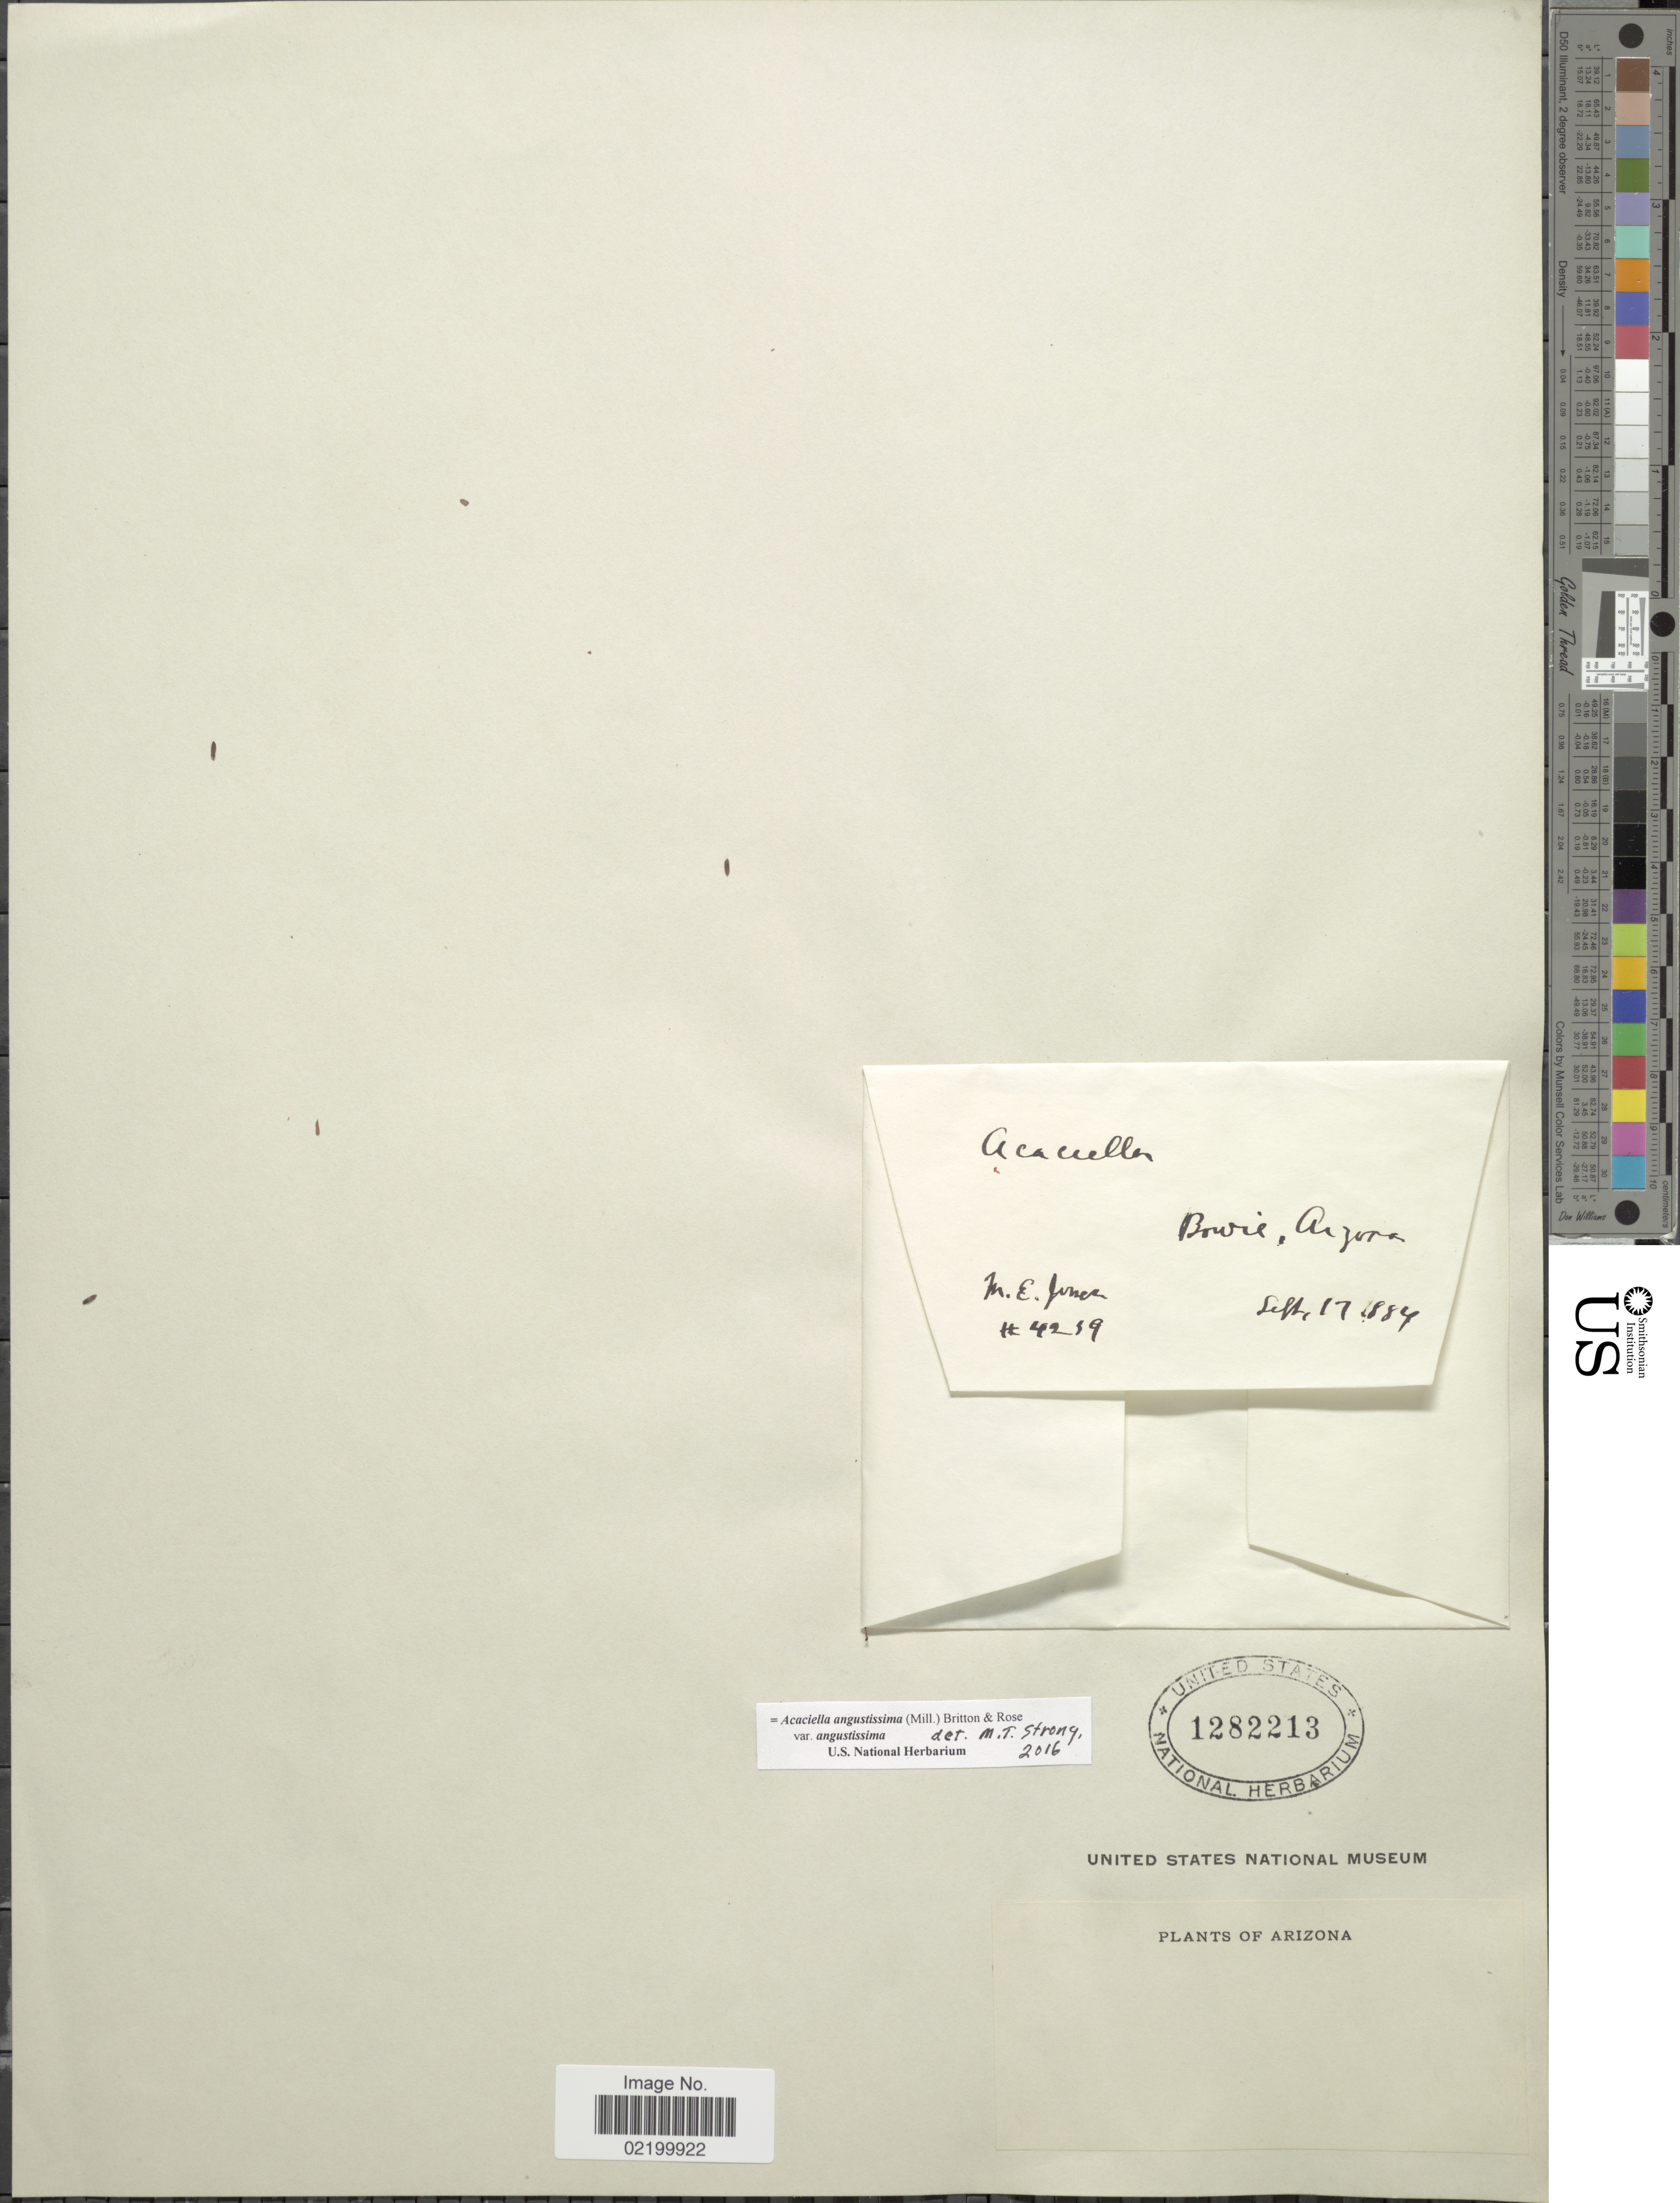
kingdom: Plantae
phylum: Tracheophyta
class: Magnoliopsida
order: Fabales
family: Fabaceae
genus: Acaciella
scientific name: Acaciella angustissima var. angustissima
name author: (Mill.) Britton & Rose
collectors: M. E. Jones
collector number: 4239*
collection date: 1884-09-17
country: United States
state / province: Arizona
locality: Bowie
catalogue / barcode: US 1282213